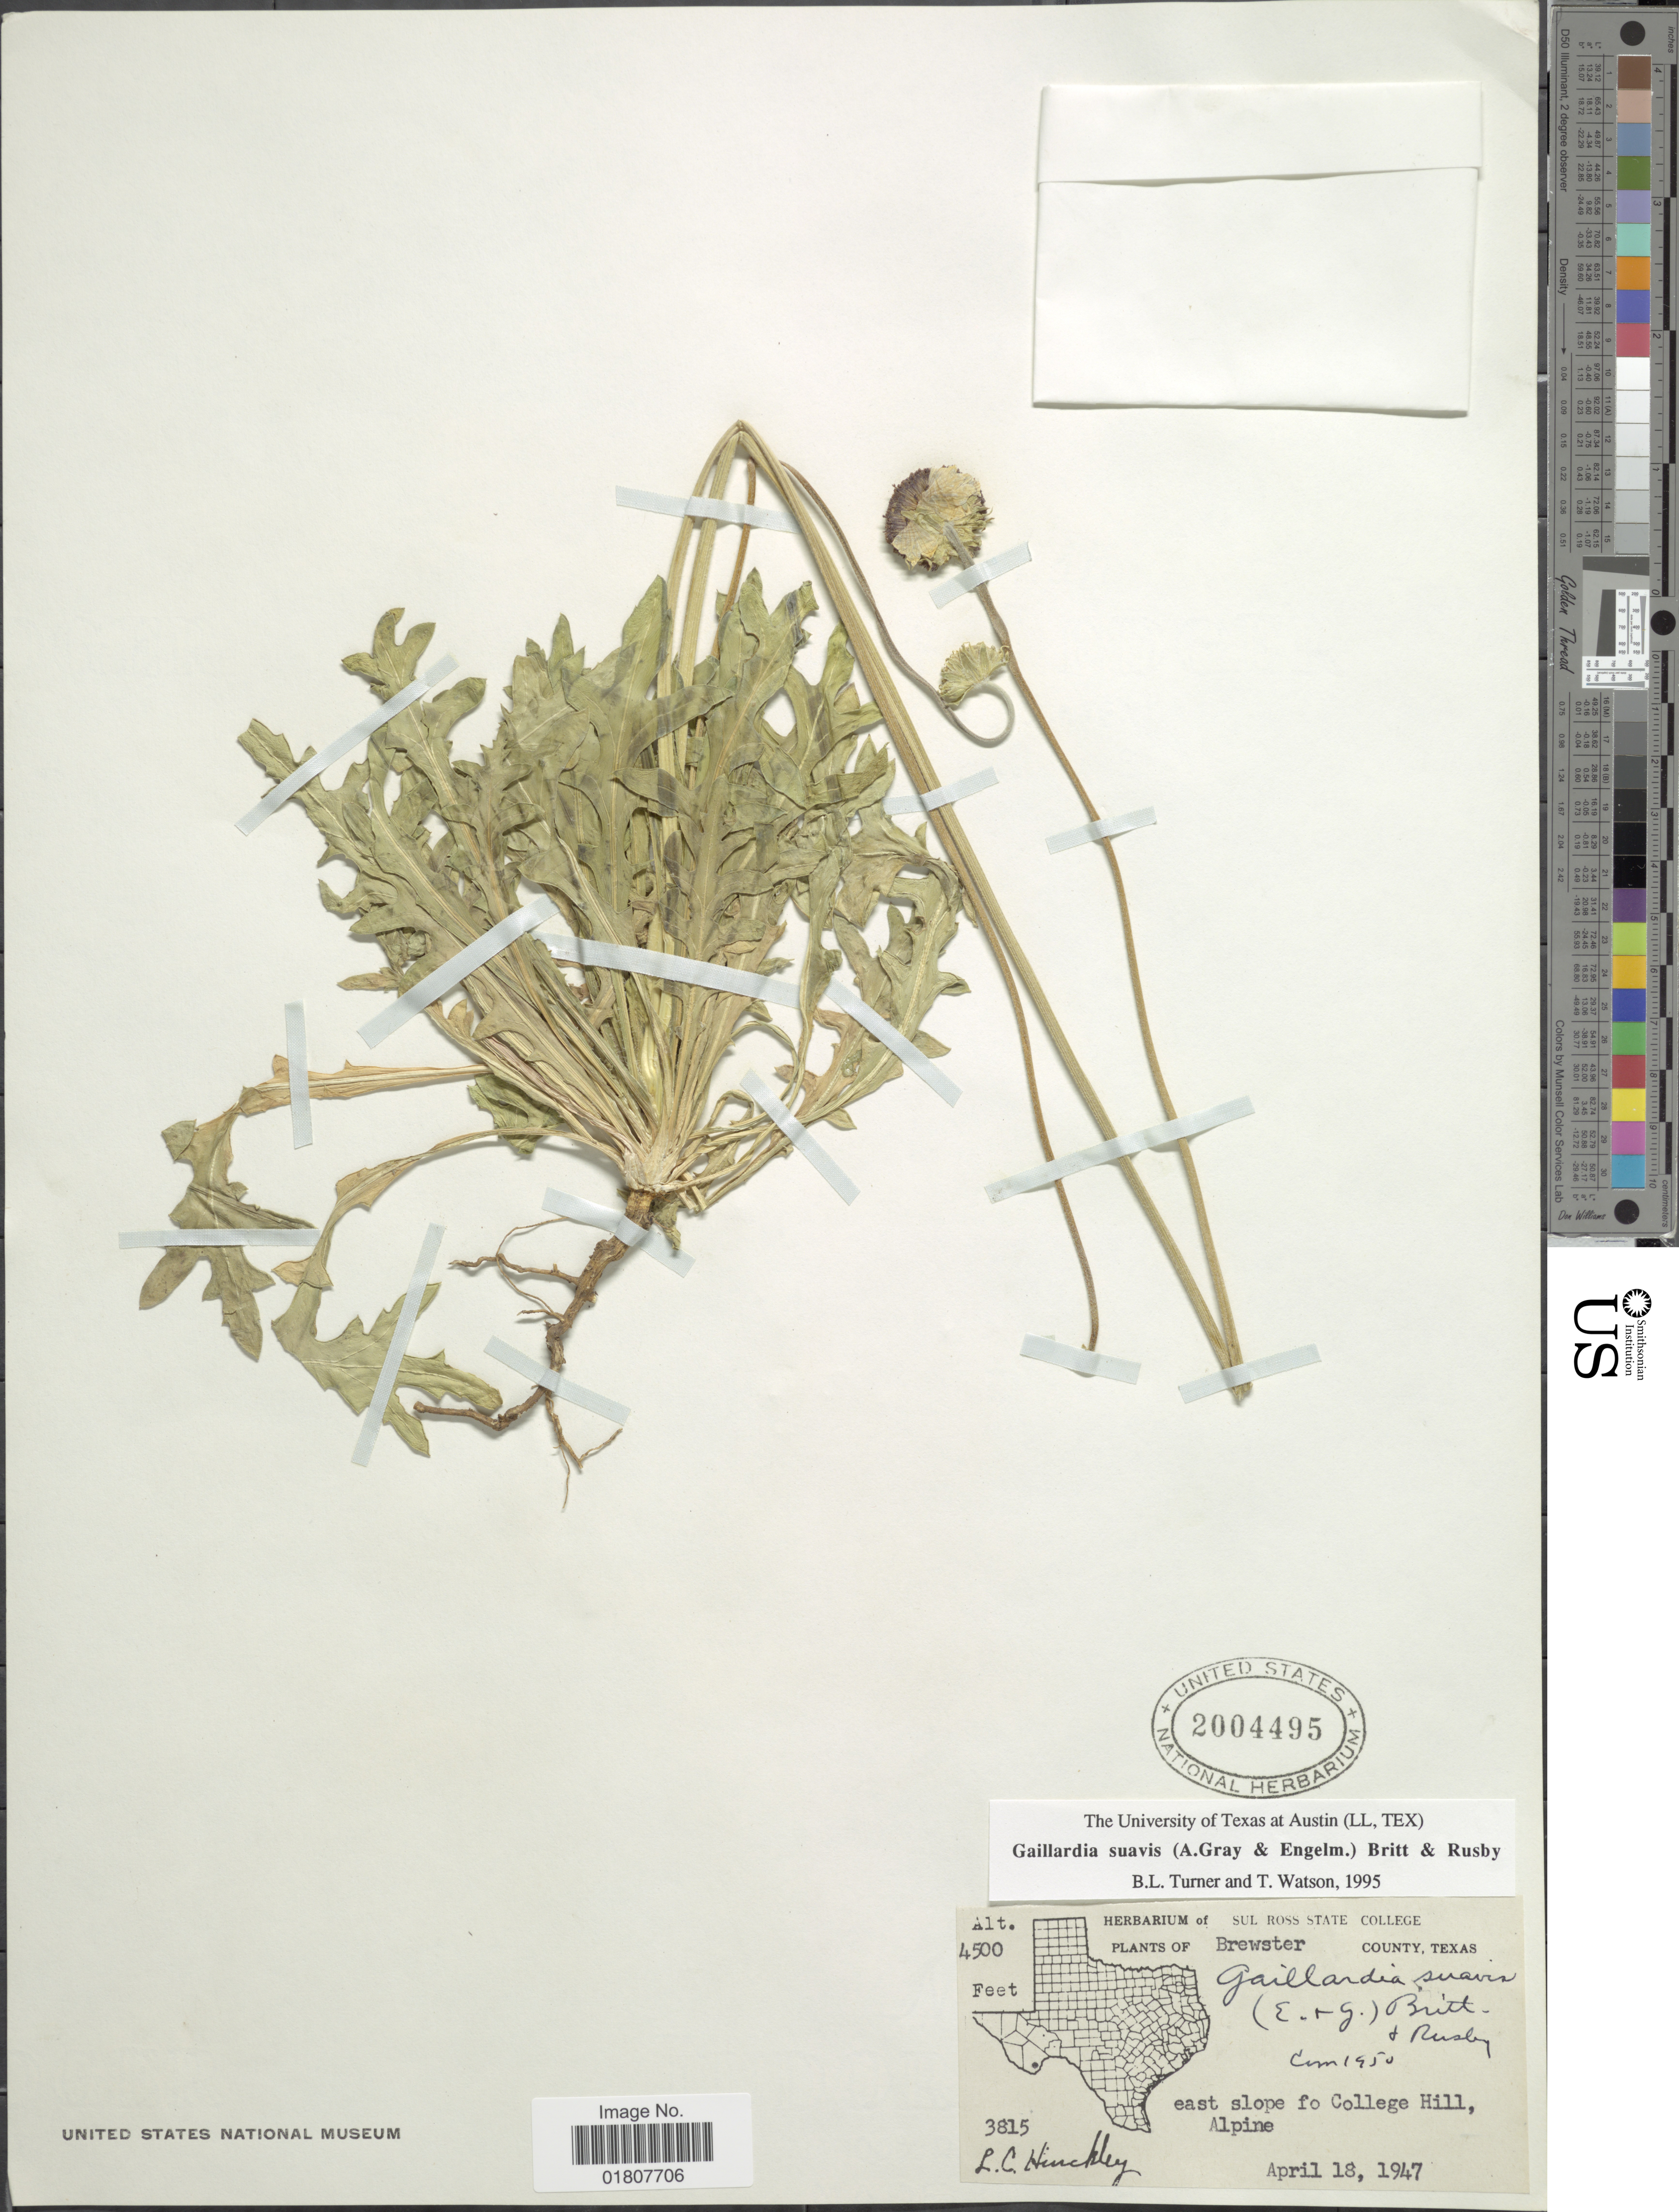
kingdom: Plantae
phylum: Tracheophyta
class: Magnoliopsida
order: Asterales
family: Asteraceae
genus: Gaillardia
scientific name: Gaillardia suavis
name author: (A. Gray & Engelm.) Britton & Rusby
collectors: L. Hinckley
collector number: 3815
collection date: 1947-04-18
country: United States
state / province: Texas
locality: Brewster County, texas. East slope of College Hill, Alpine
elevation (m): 1372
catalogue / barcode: US 2004495